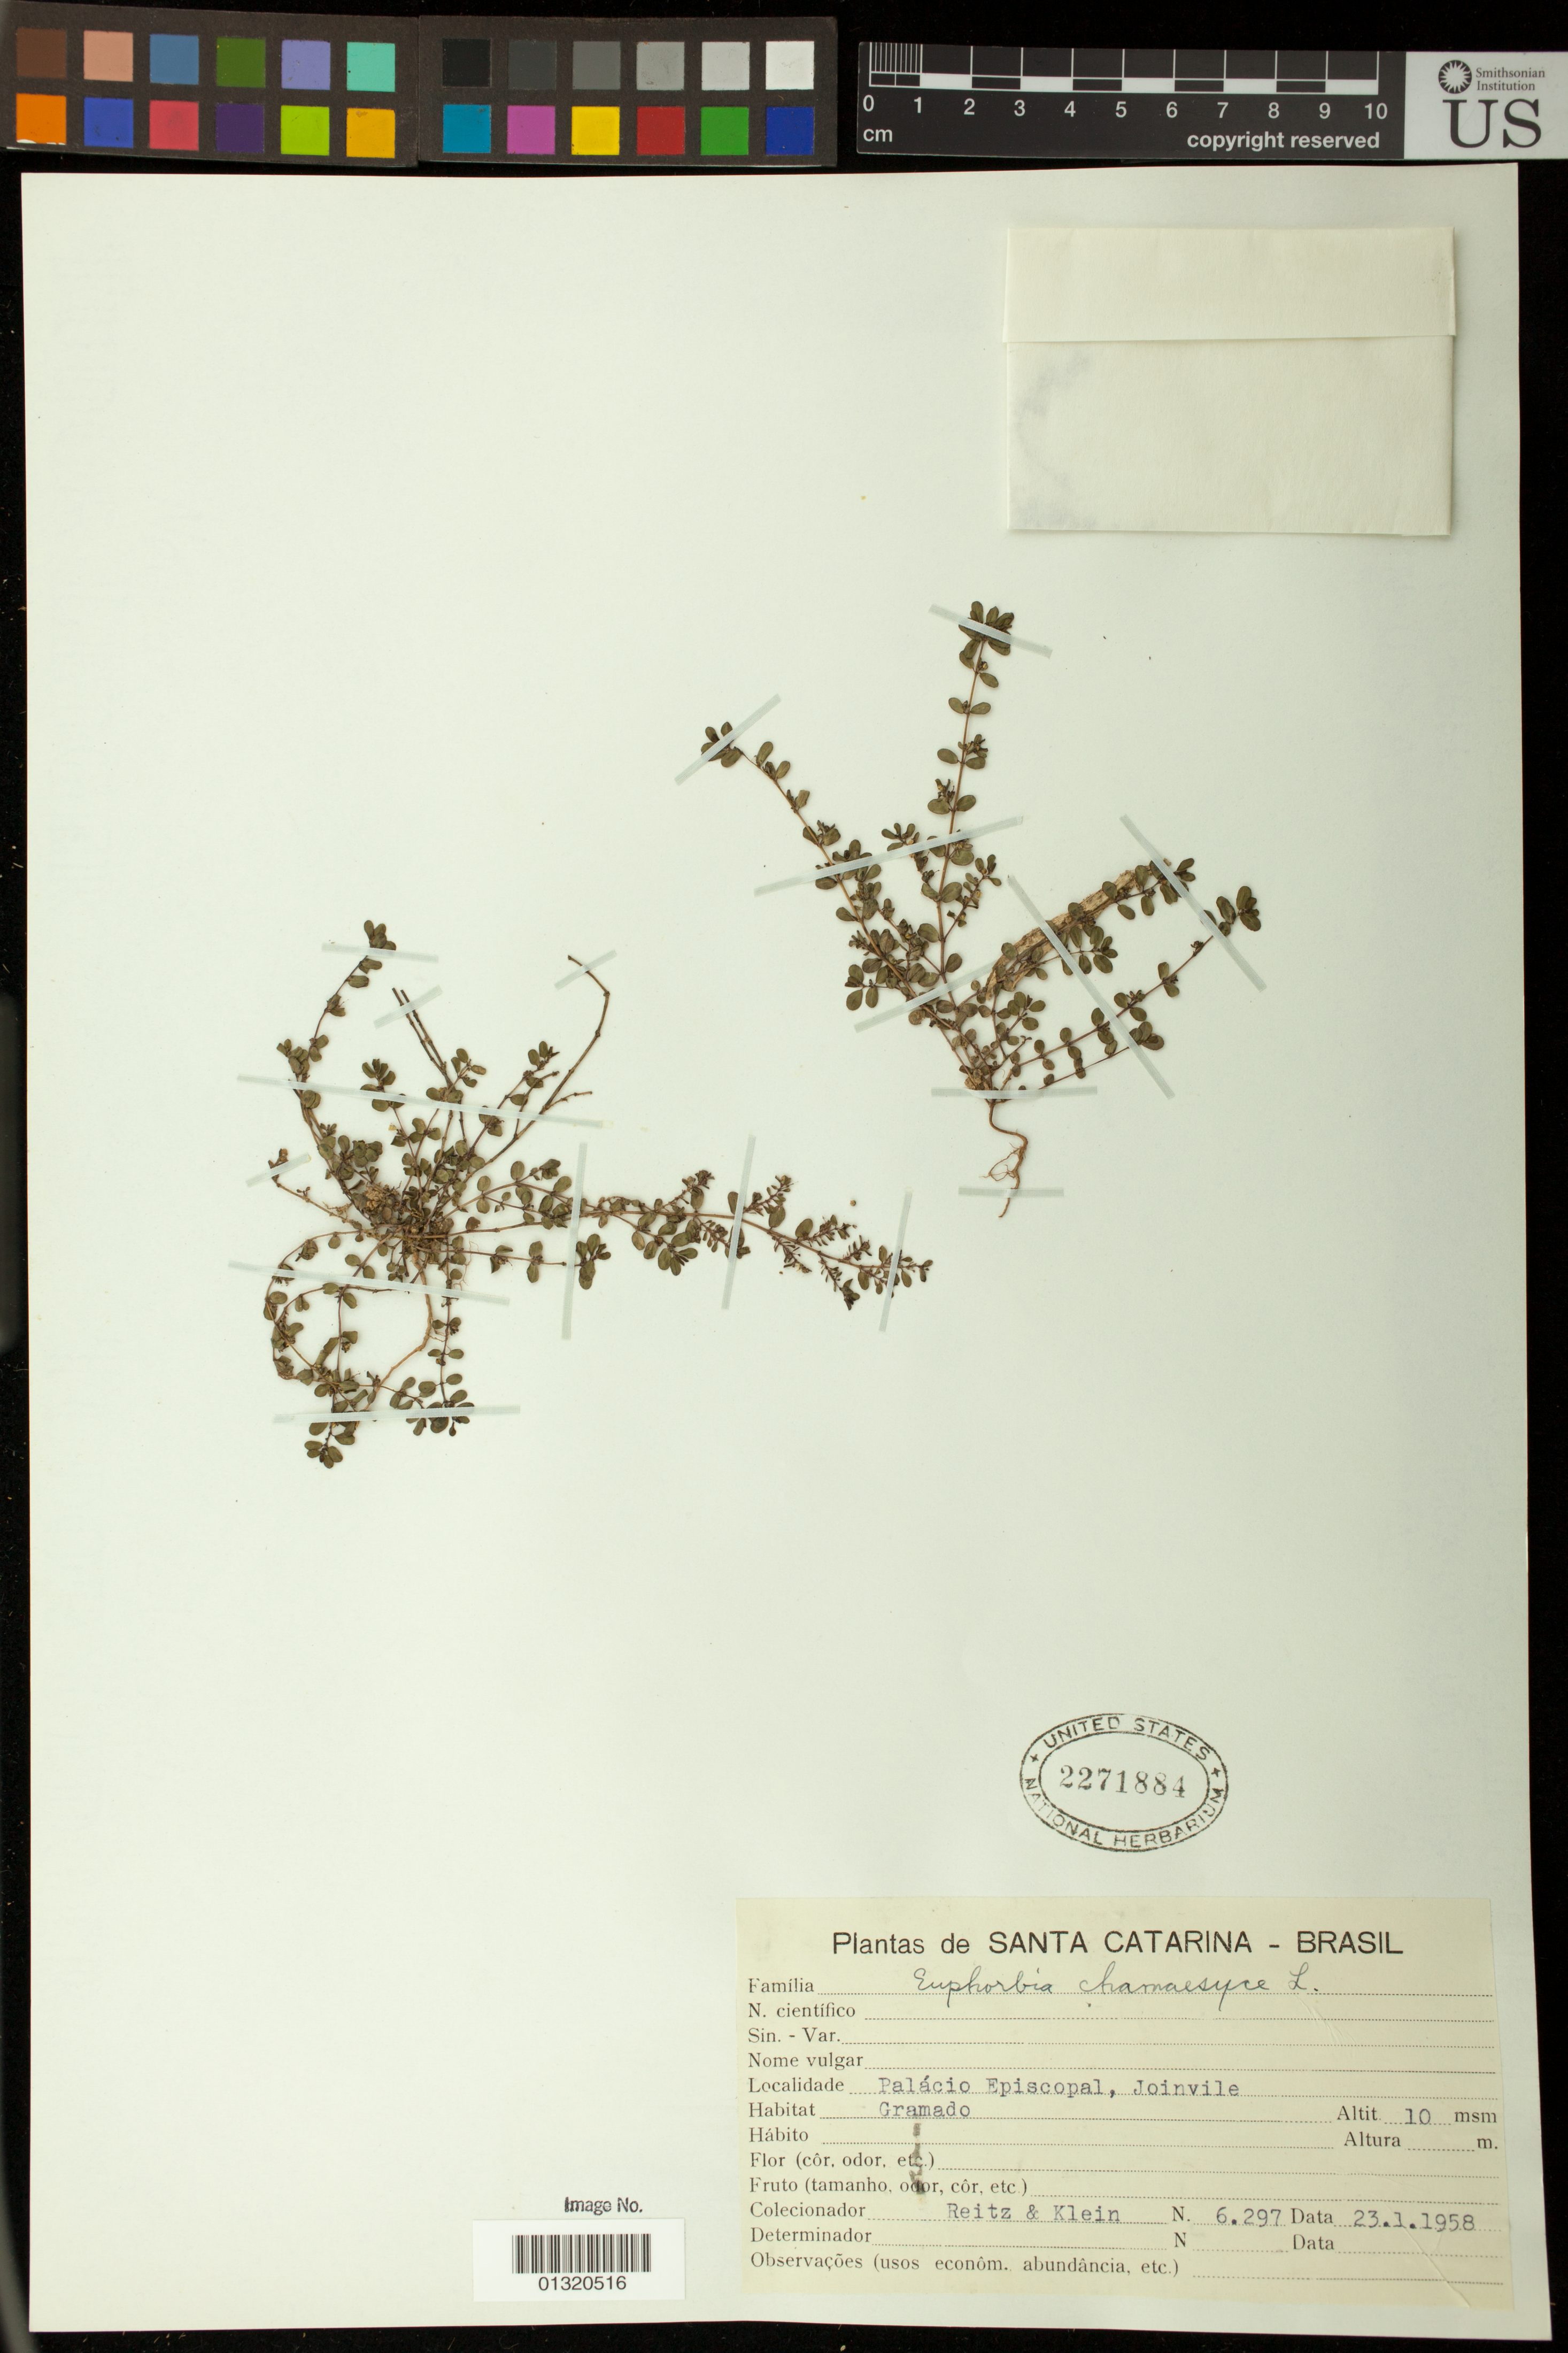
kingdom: Plantae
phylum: Tracheophyta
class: Magnoliopsida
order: Malpighiales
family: Euphorbiaceae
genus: Euphorbia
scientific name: Euphorbia prostrata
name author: Aiton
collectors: R. Reitz & Klein, --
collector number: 6297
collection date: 1958-01-23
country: Brazil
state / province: Santa Catarina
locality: Palacio Episcopal, Joinville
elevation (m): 10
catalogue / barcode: US 2271884